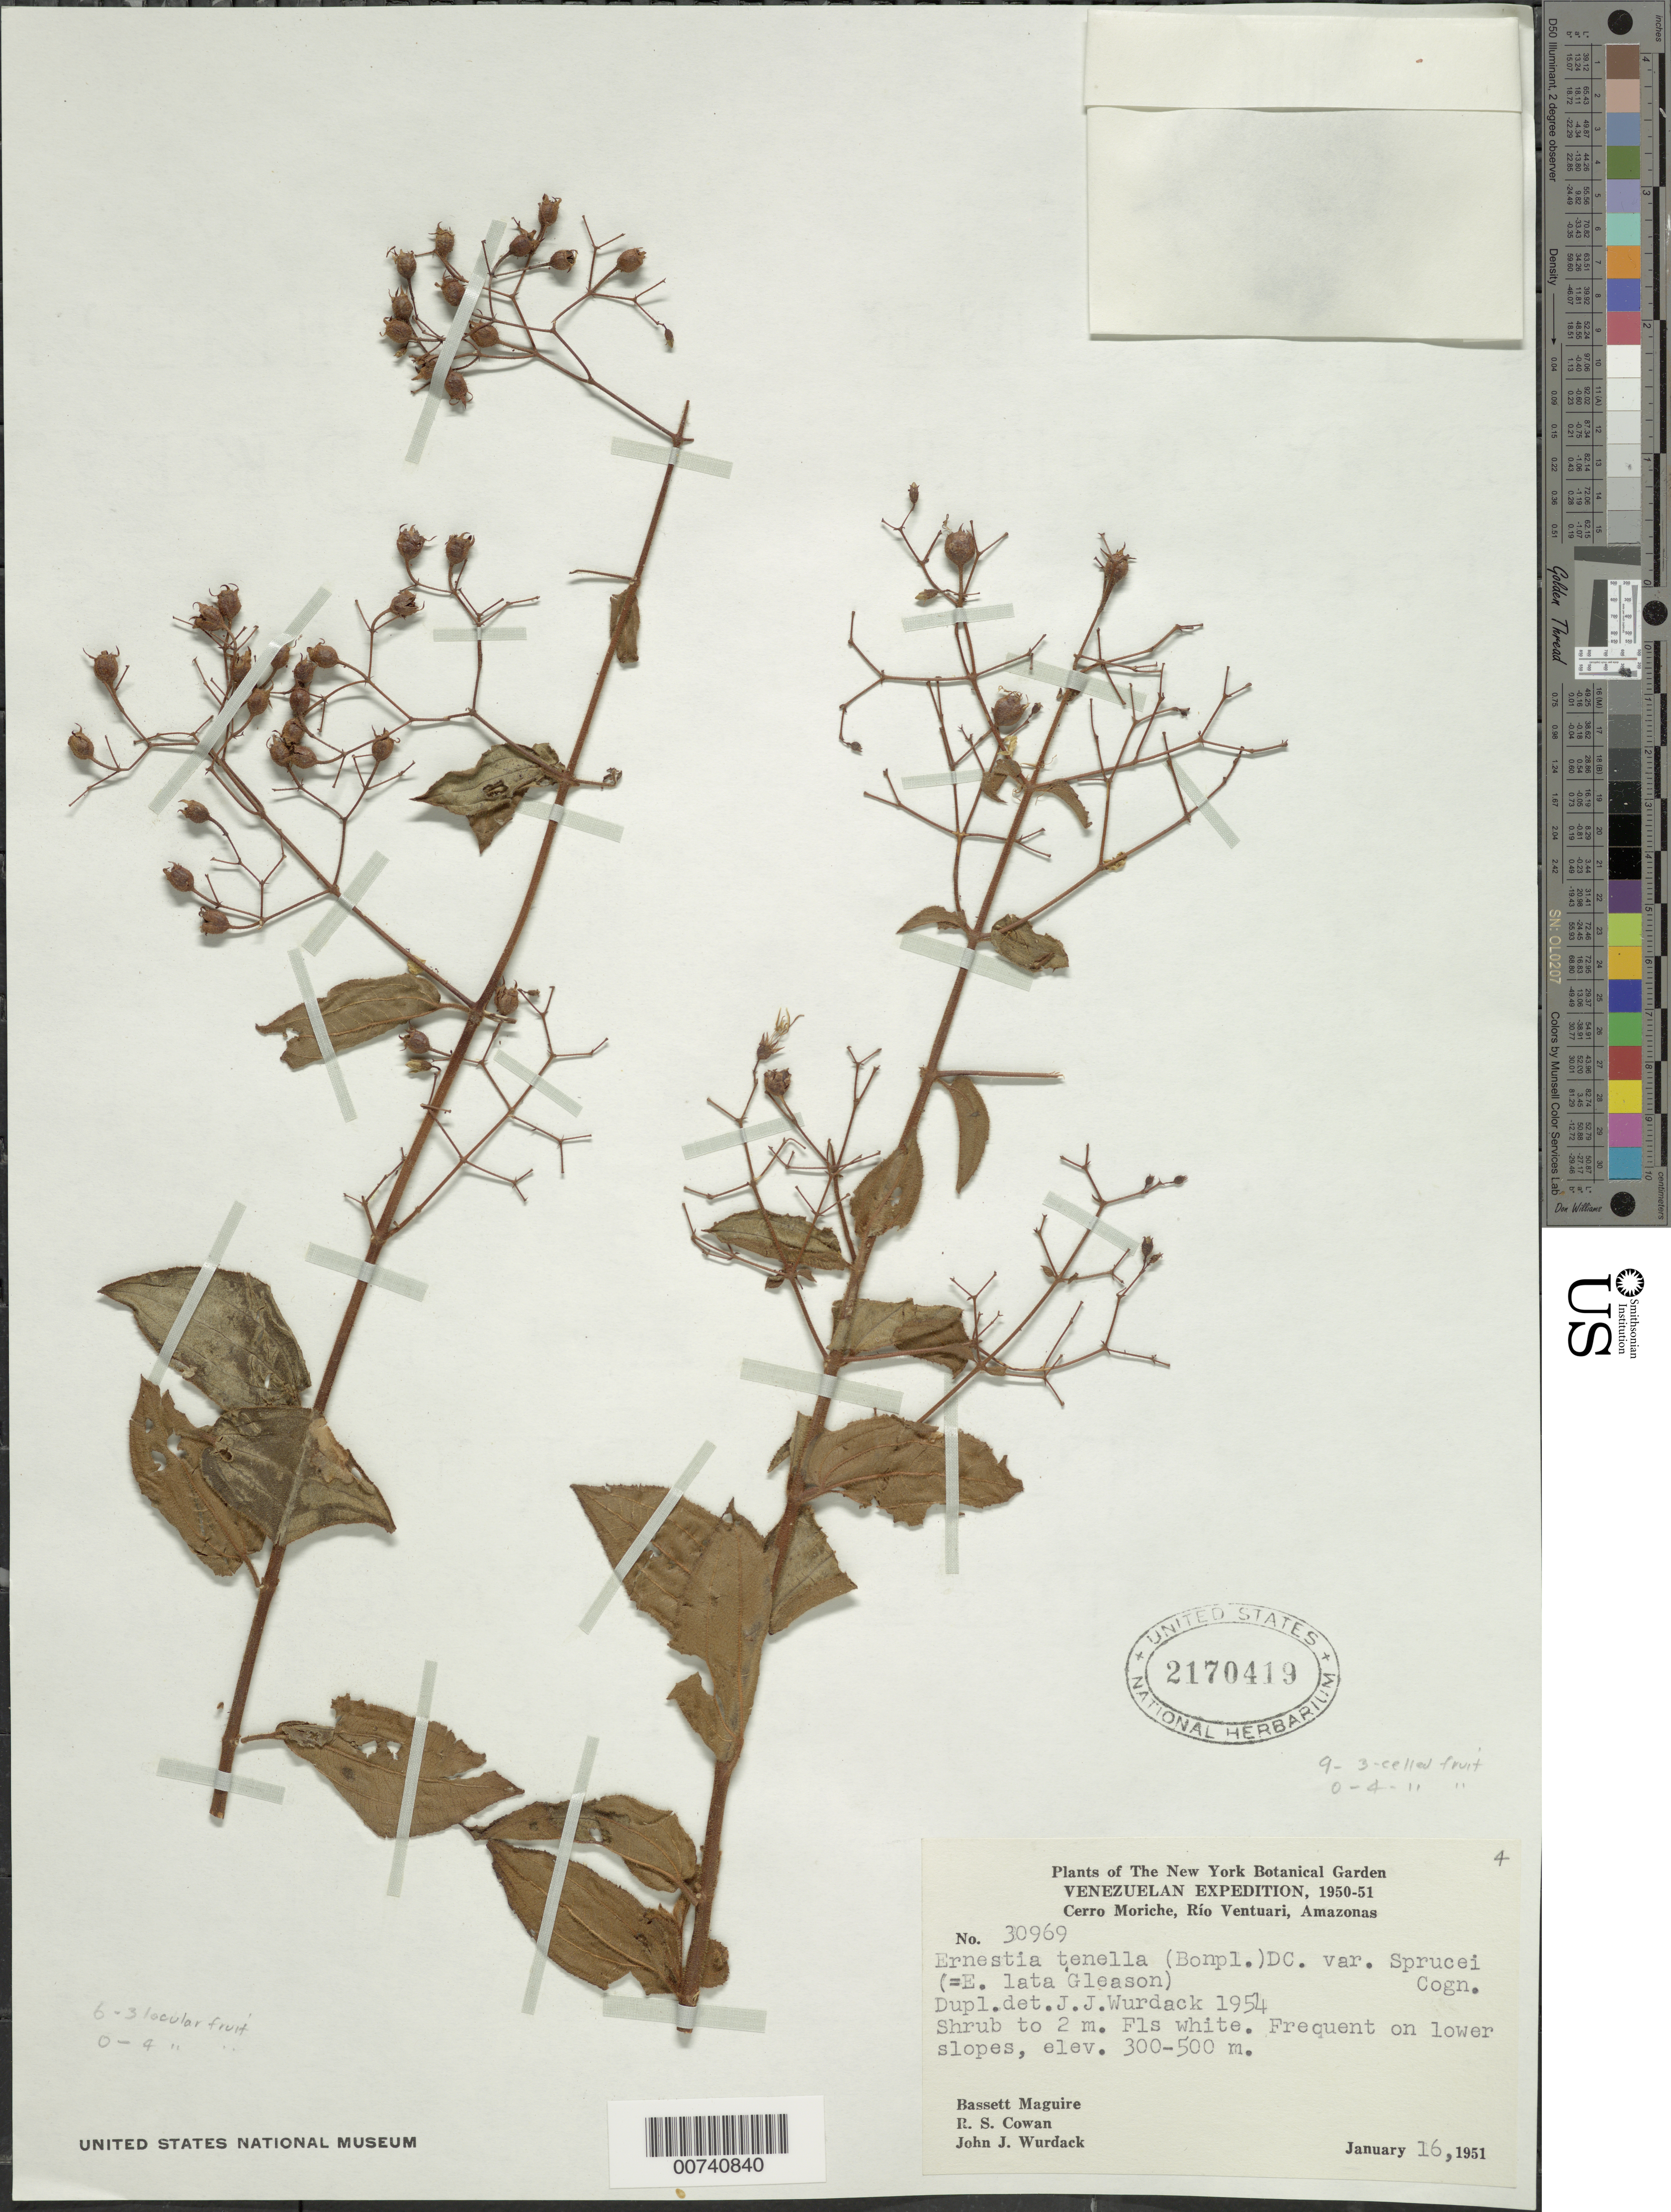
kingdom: Plantae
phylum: Tracheophyta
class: Magnoliopsida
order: Myrtales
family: Melastomataceae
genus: Ernestia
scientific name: Ernestia tenella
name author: (Bonpl.) DC.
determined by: Wurdack, John J., (US), US (UNITED STATES)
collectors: B. Maguire, R. S. Cowan & J. J. Wurdack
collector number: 30969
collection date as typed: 16-Jan-51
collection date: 1951-01-16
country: Venezuela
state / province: Amazonas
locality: Cerro Moriche, Río Ventuari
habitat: Lower slopes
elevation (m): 300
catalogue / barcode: US 2170419